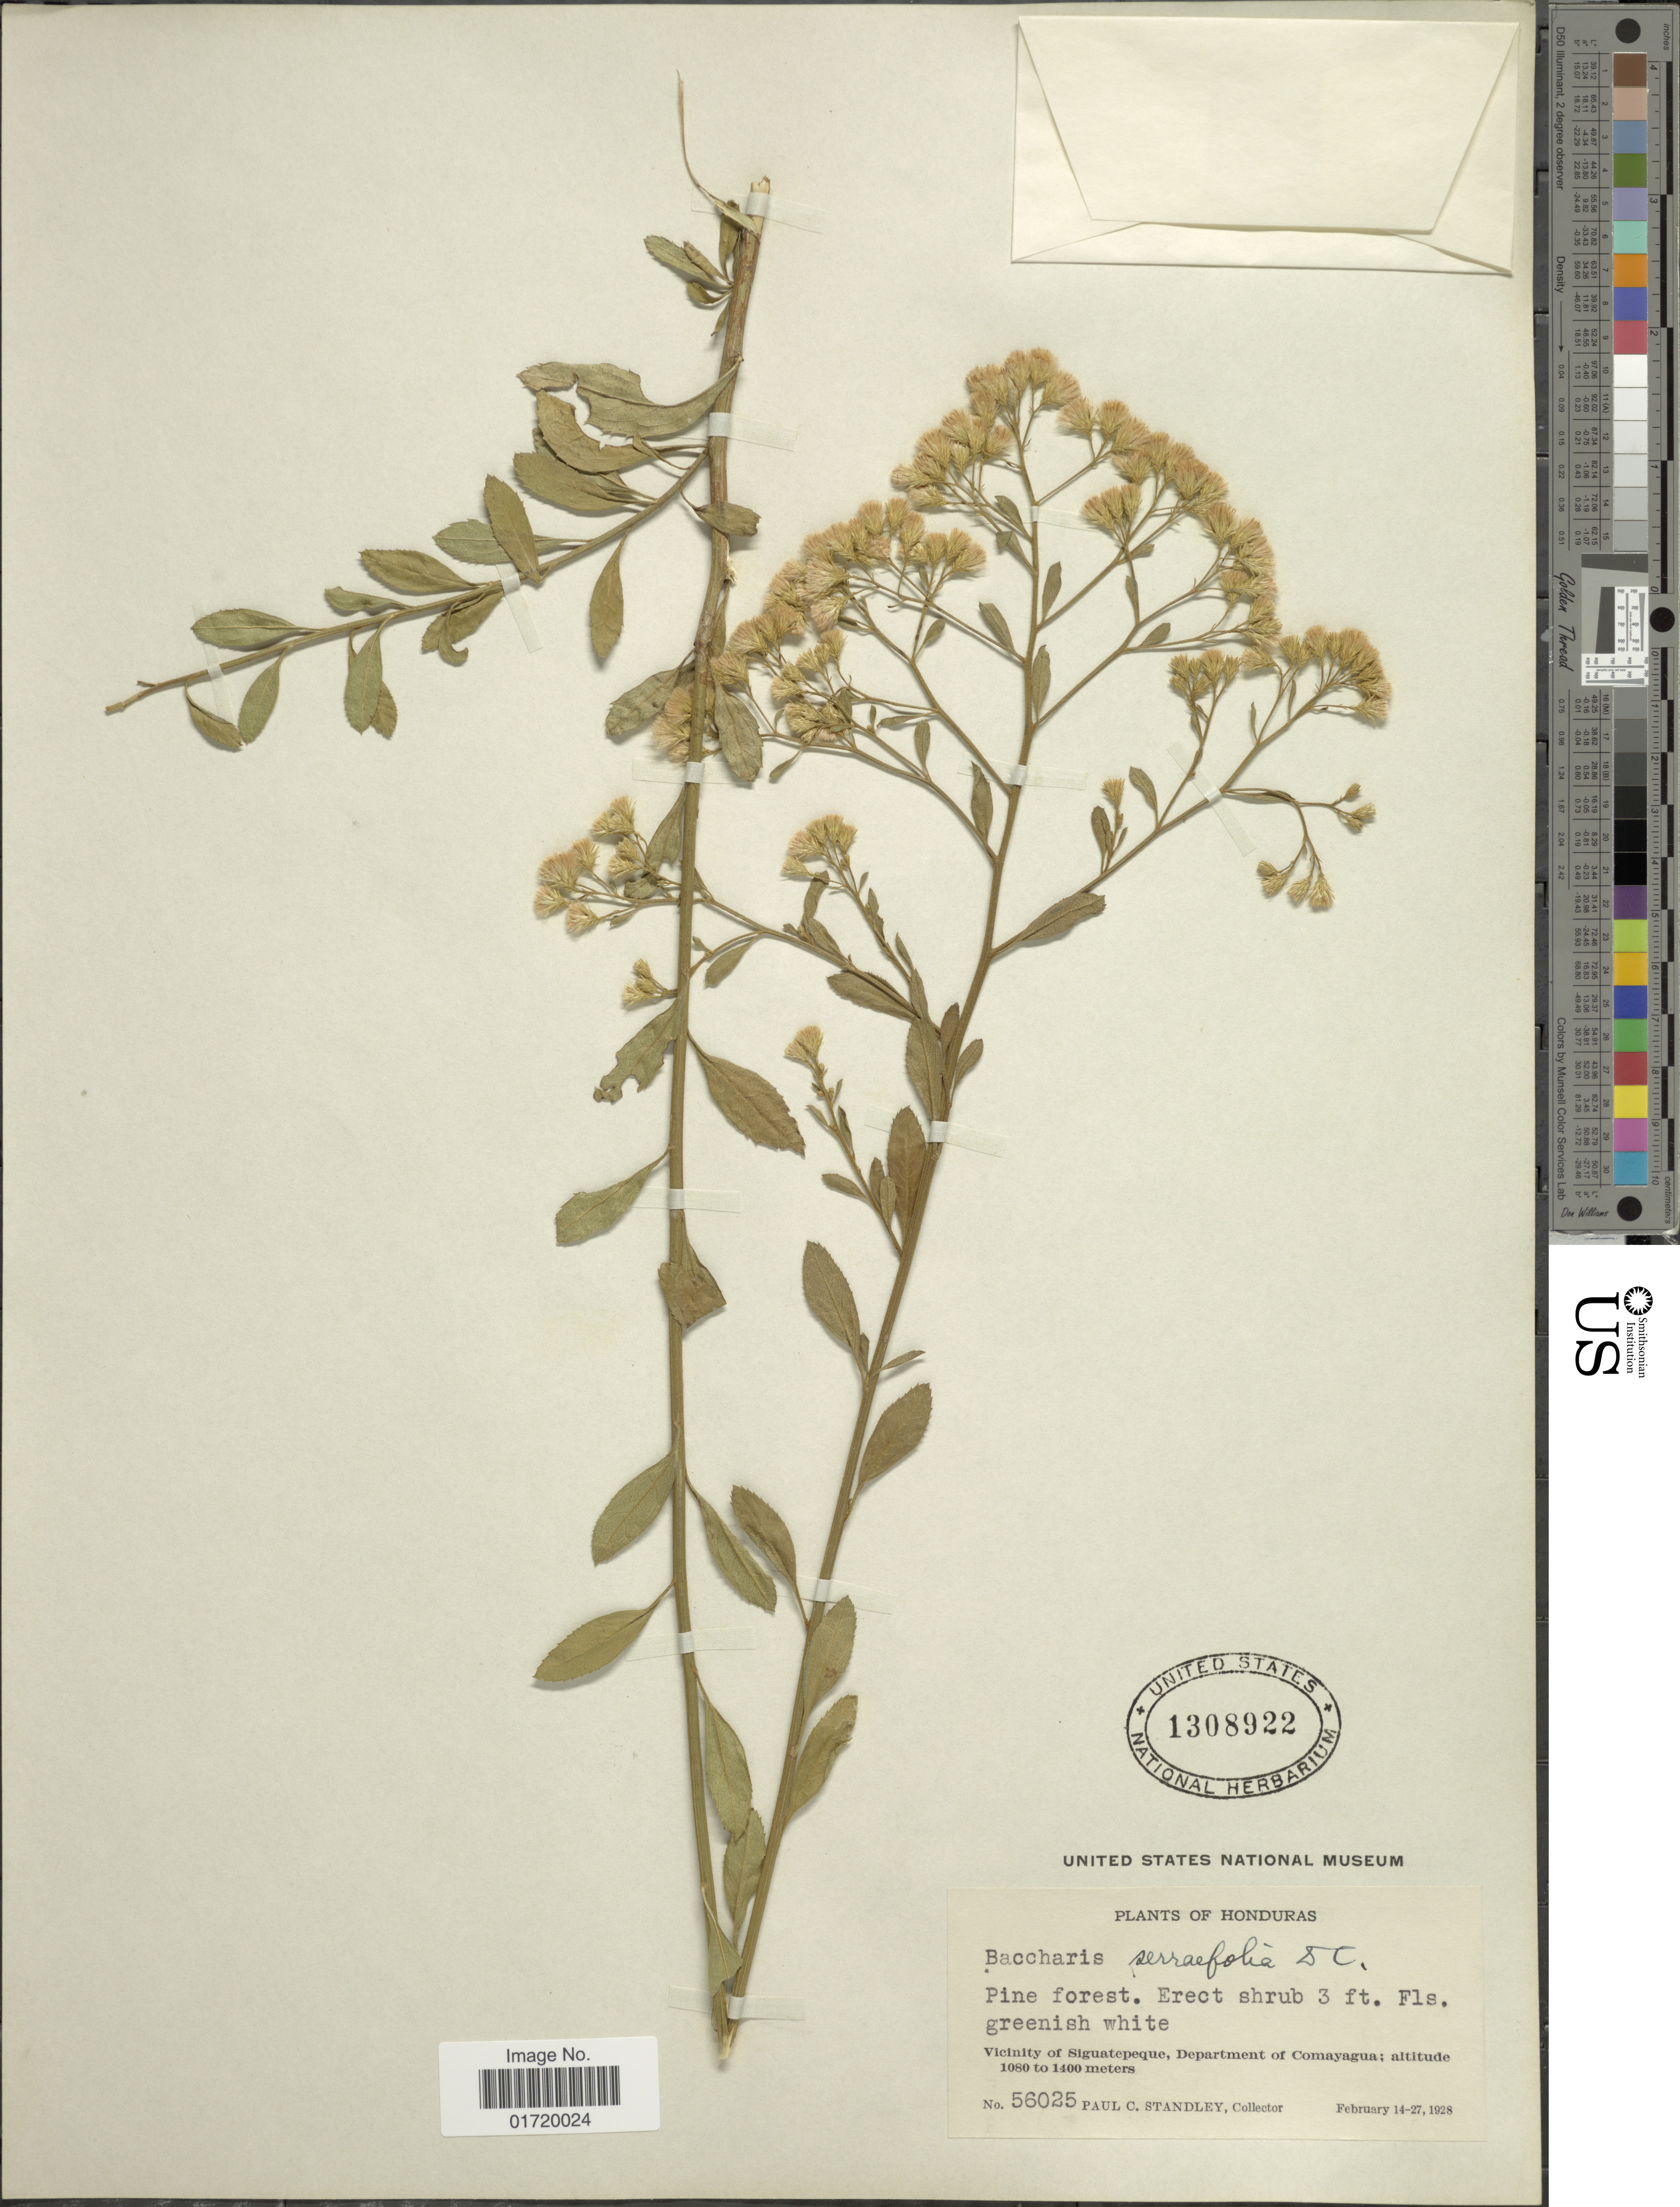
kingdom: Plantae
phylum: Tracheophyta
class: Magnoliopsida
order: Asterales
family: Asteraceae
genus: Baccharis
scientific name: Baccharis serrifolia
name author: DC.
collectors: P. C. Standley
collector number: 56025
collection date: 1928-02-14/1928-02-27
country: Honduras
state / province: Comayagua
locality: Vicinity of Siguatepeque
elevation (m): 1080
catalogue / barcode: US 1308922